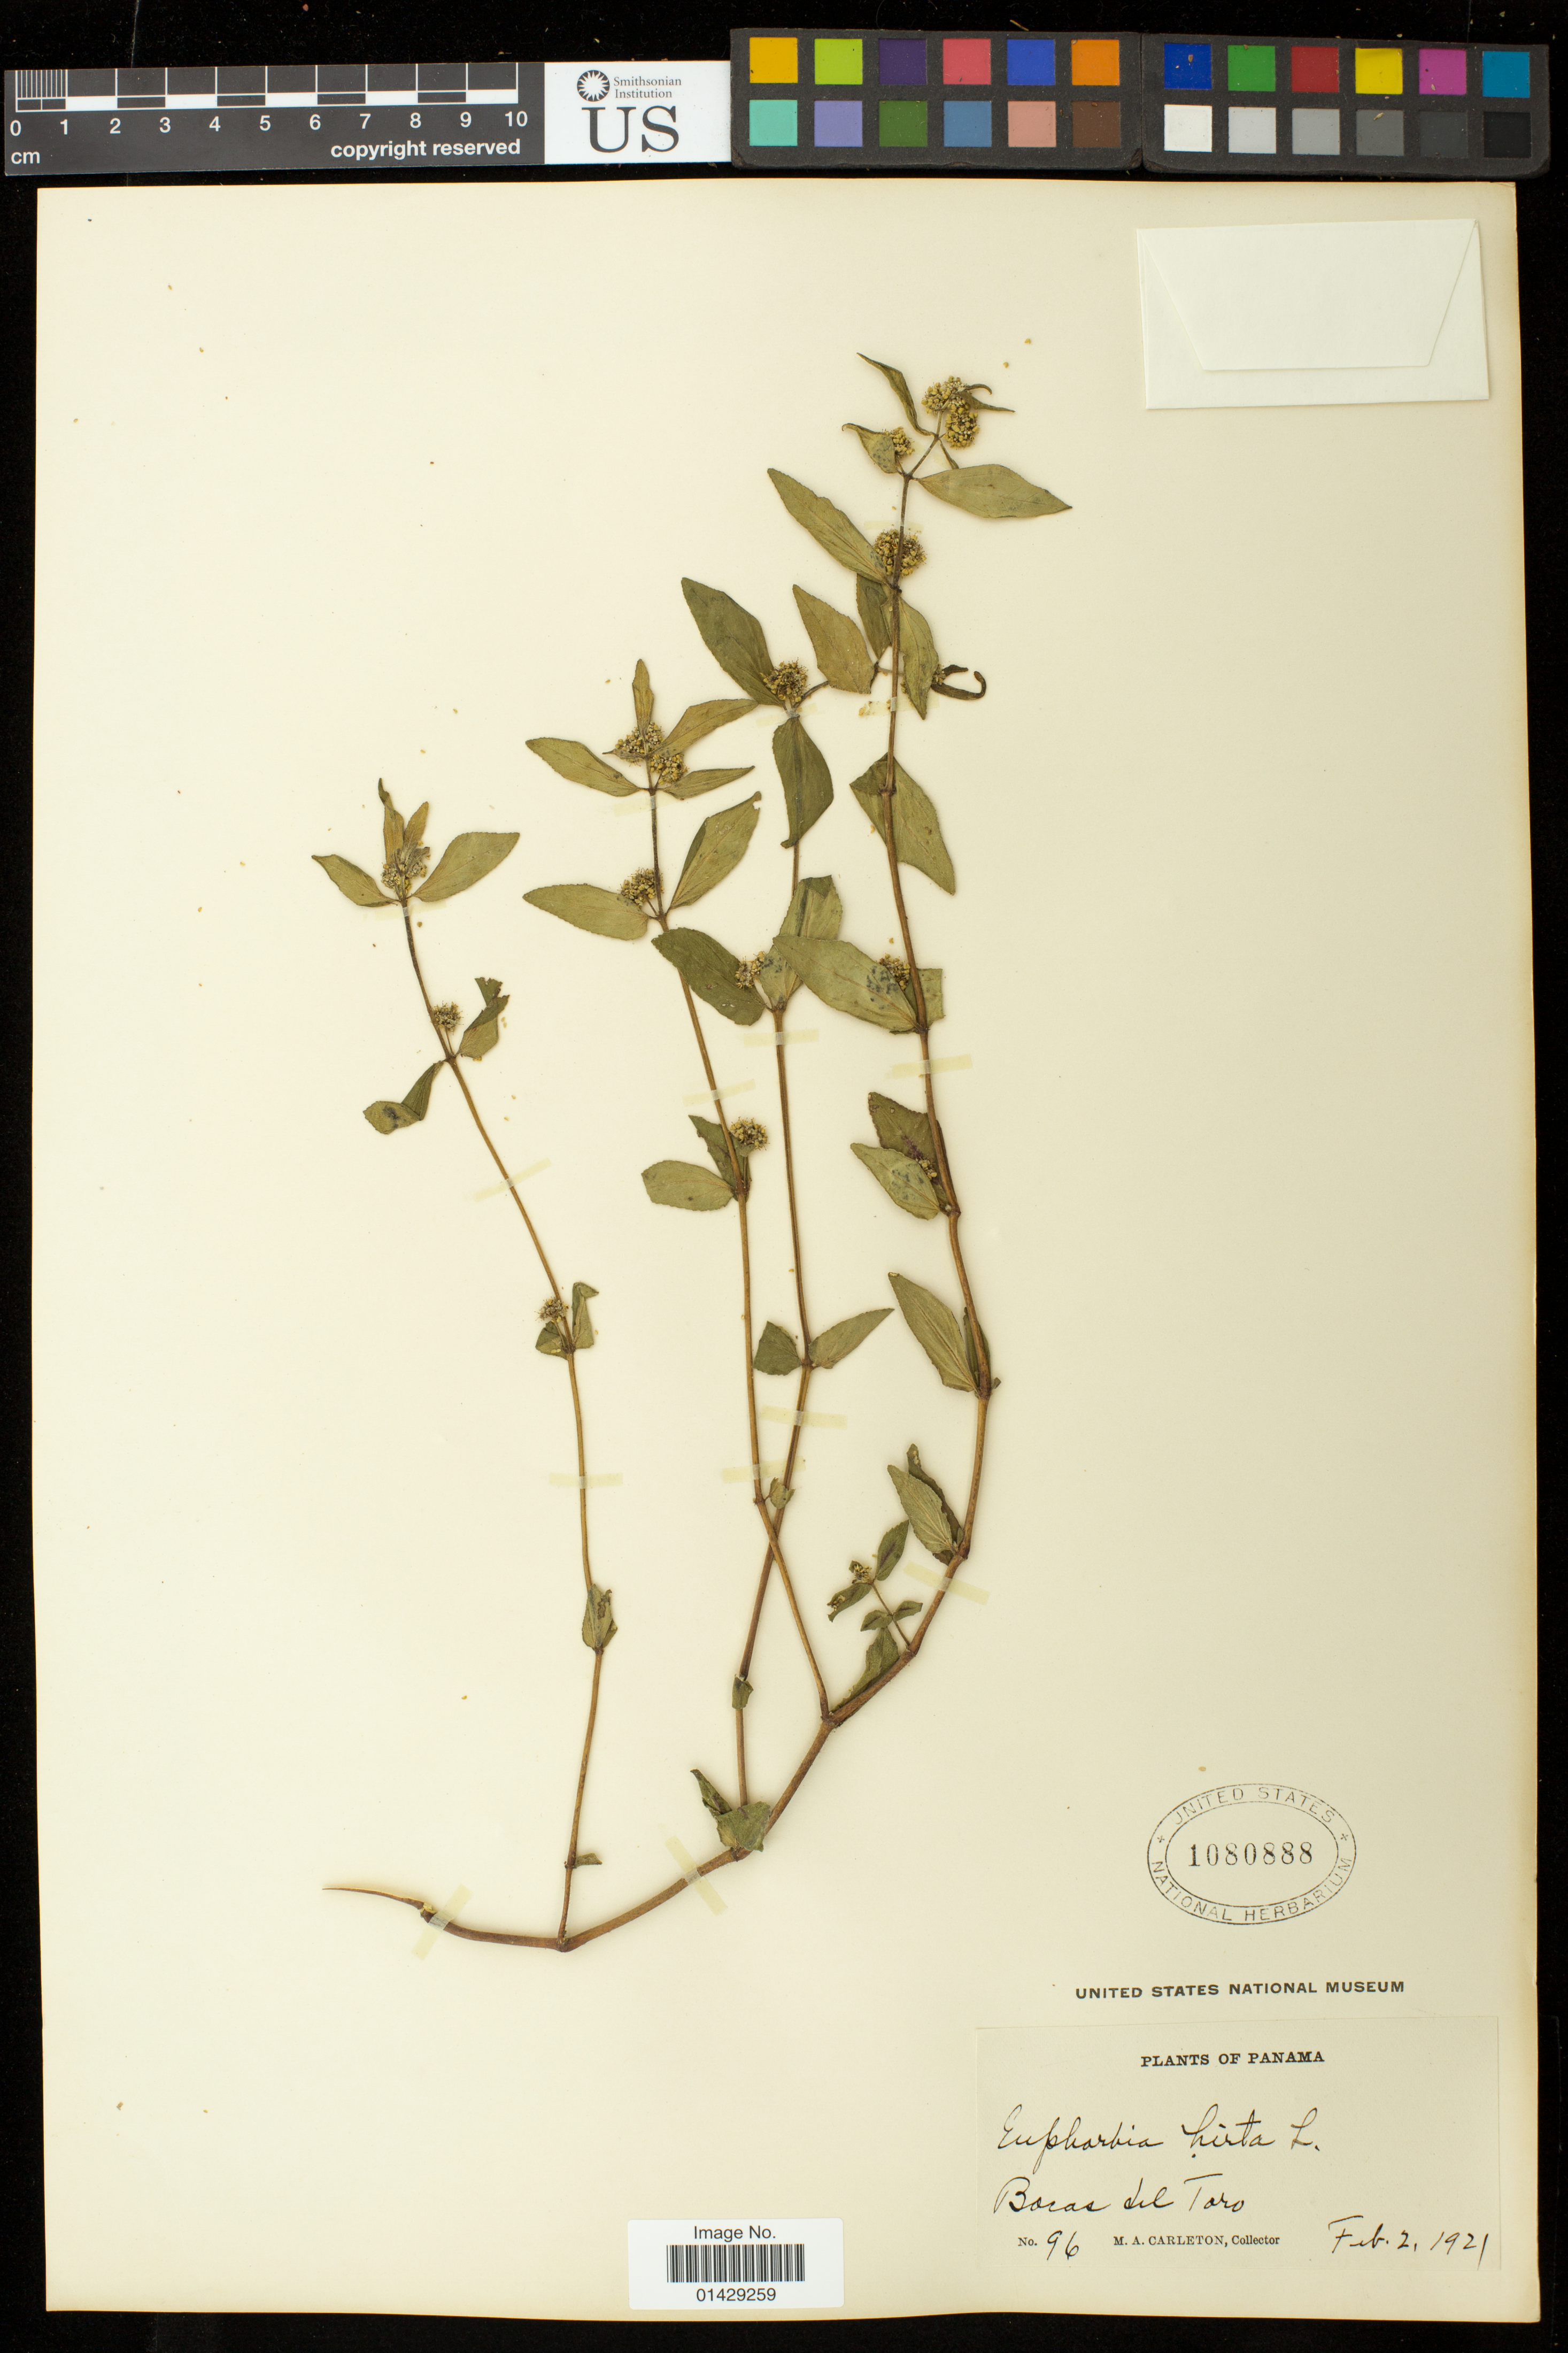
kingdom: Plantae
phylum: Tracheophyta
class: Magnoliopsida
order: Malpighiales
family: Euphorbiaceae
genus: Euphorbia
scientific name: Euphorbia hirta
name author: L.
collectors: M. A. Carleton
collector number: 96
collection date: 1921-02-02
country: Panama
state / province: Bocas del Toro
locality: Bocas del Toro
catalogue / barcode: US 1080888